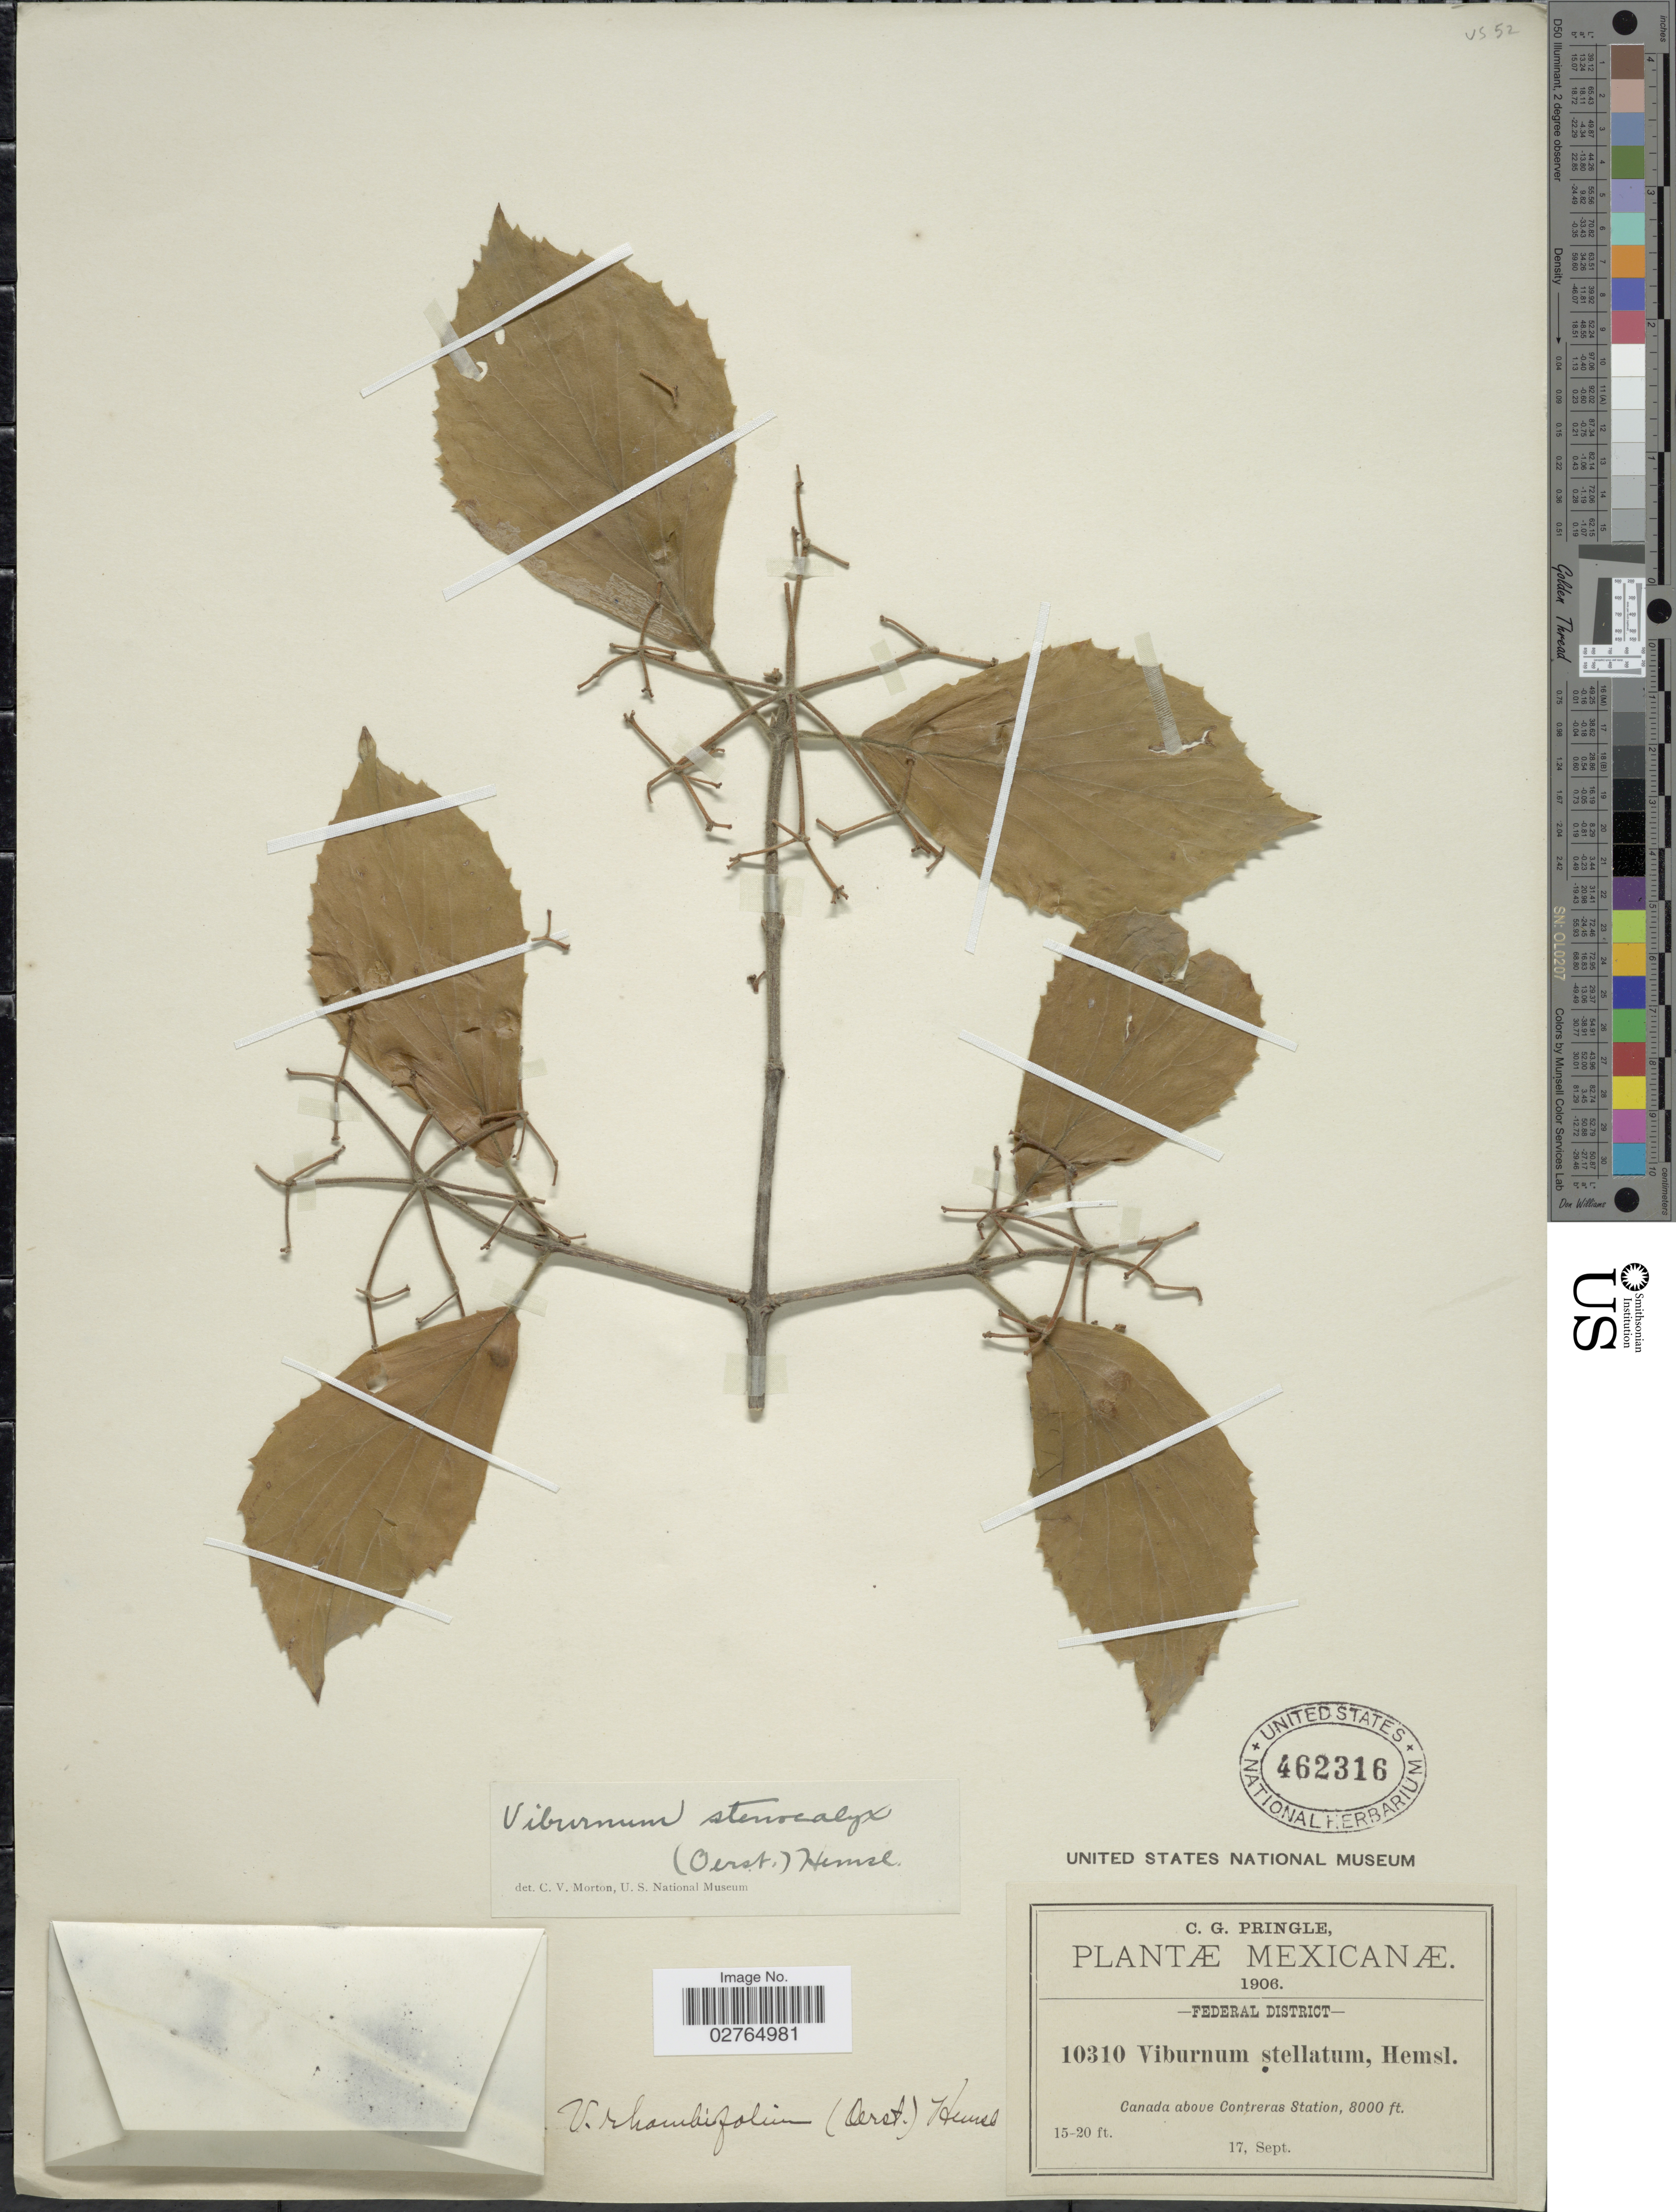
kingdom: Plantae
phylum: Tracheophyta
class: Magnoliopsida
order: Dipsacales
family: Viburnaceae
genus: Viburnum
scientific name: Viburnum stenocalyx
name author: (Oerst.) Hemsl.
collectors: C. G. Pringle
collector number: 10310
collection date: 1906-09-17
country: Mexico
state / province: Distrito Federal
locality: Federal District. Canada above Contreras Station.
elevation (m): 2438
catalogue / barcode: US 462316